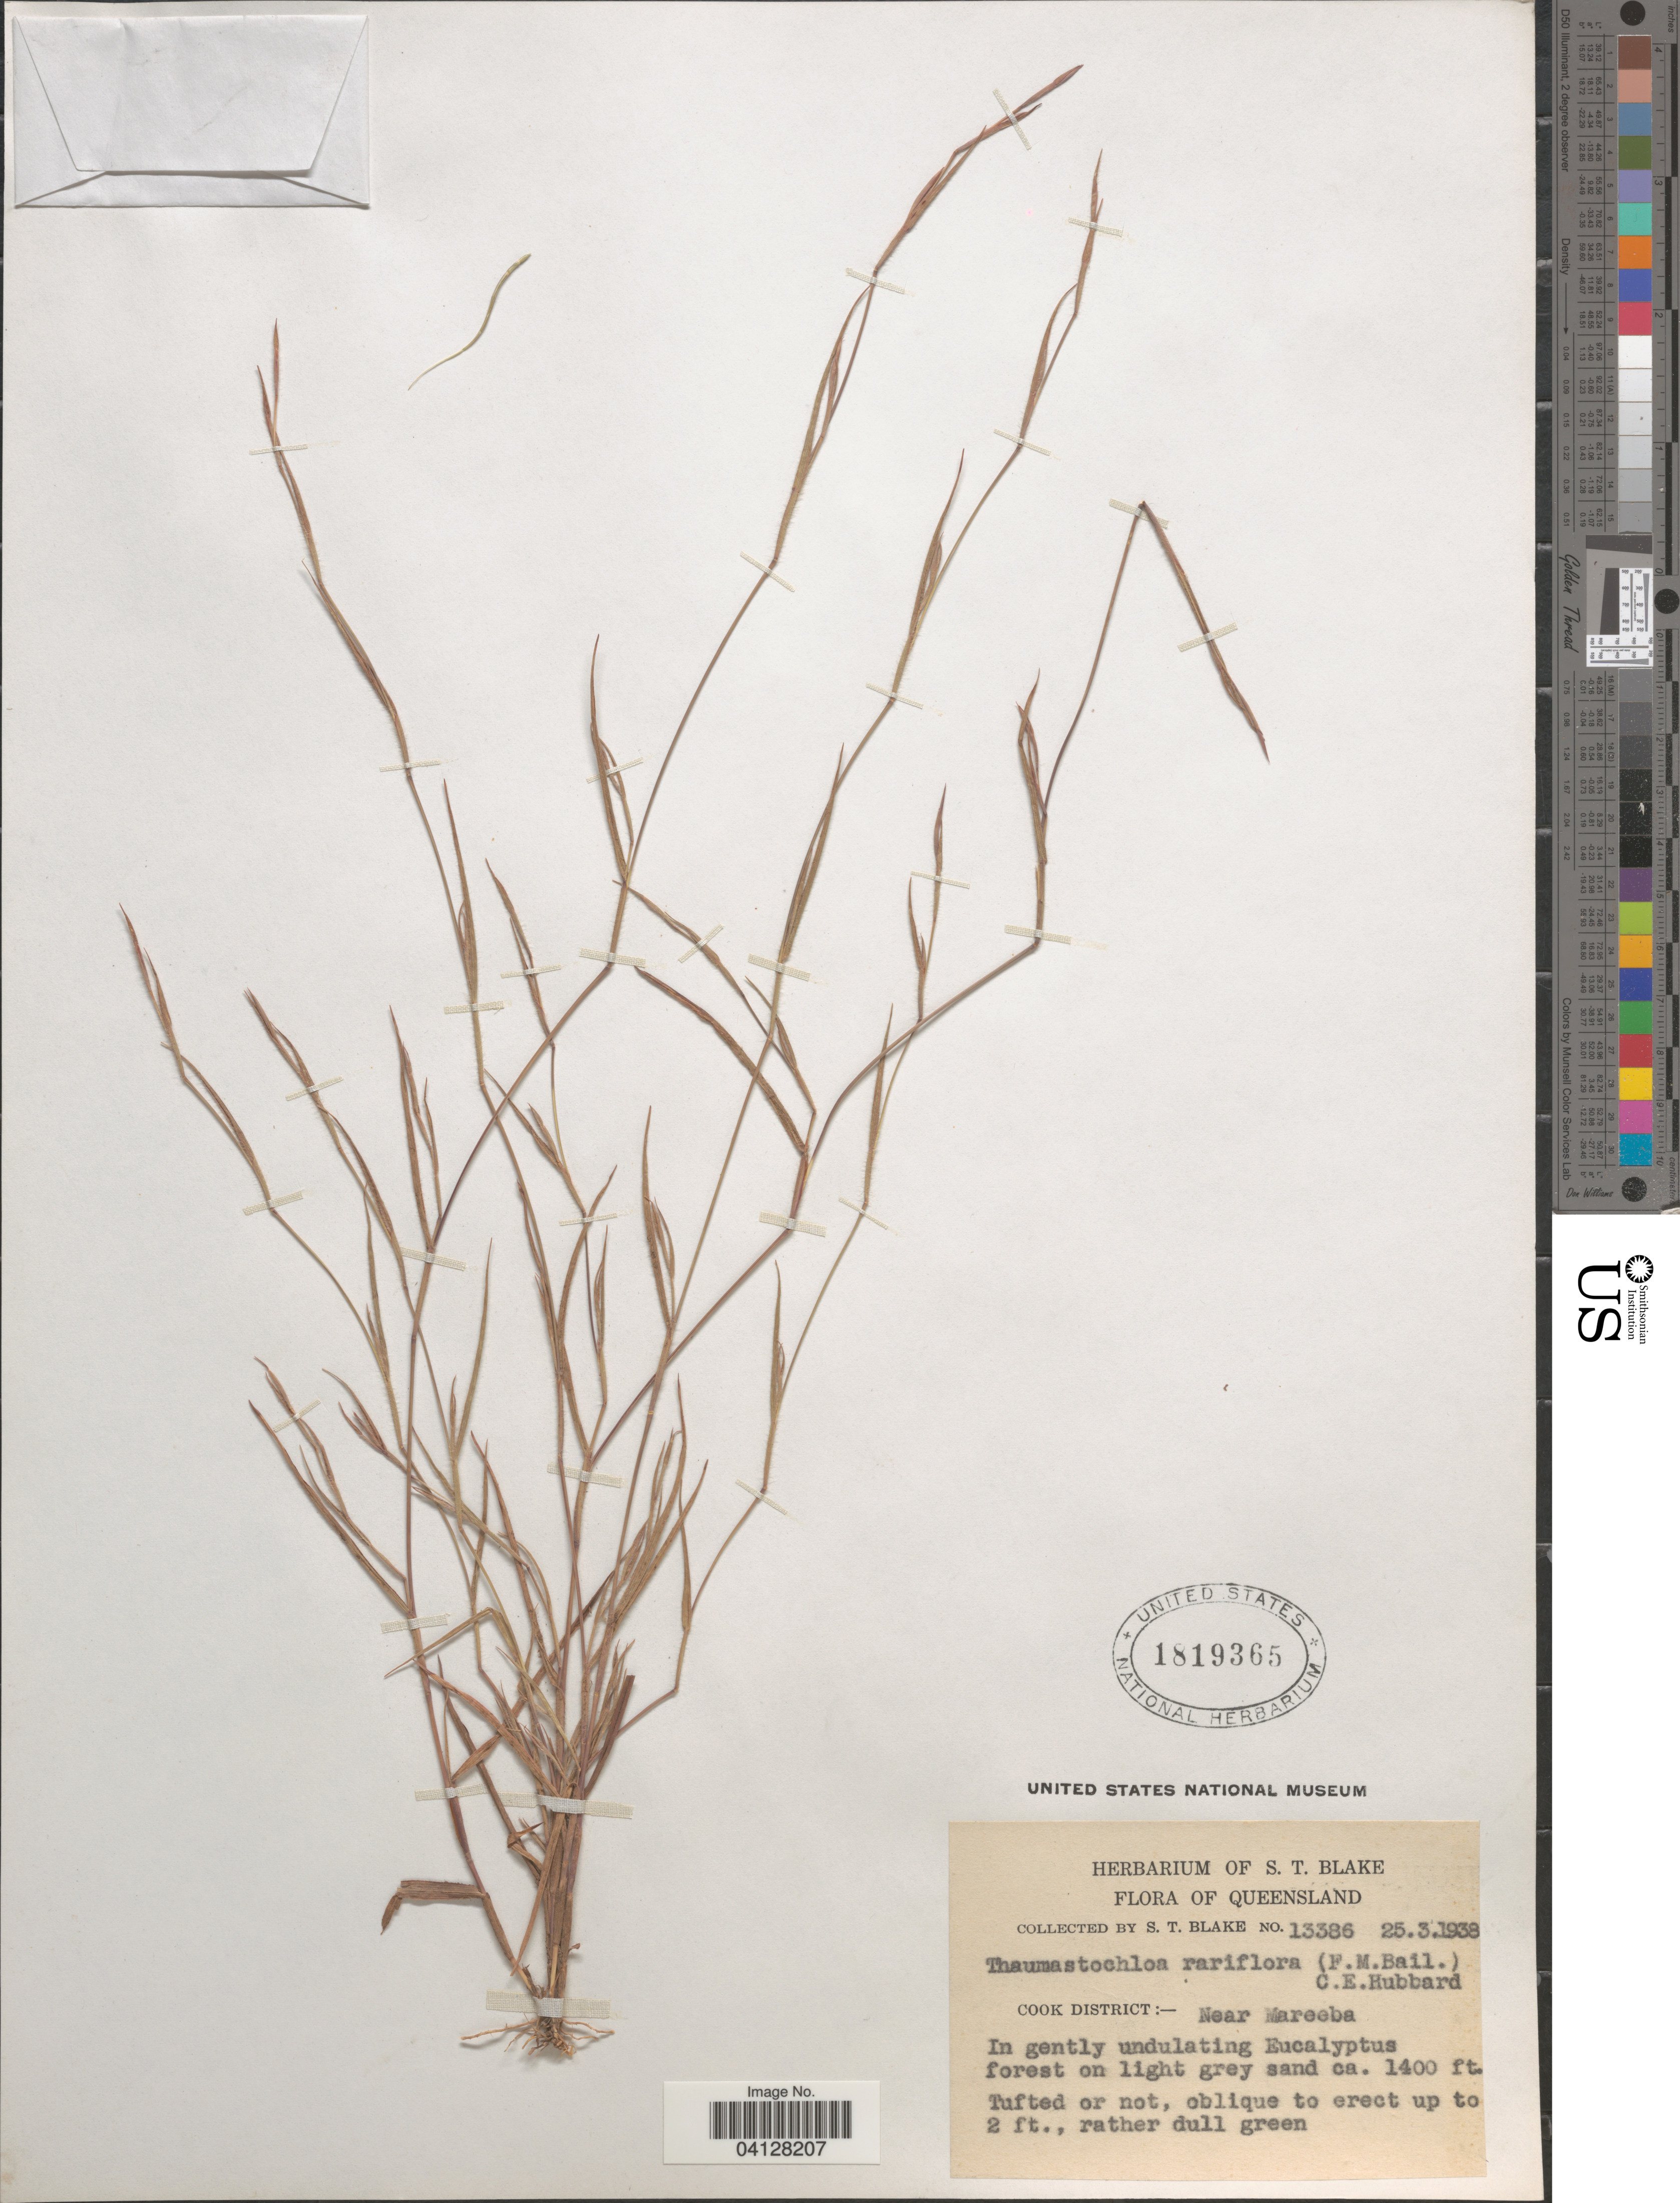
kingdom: Plantae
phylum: Tracheophyta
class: Liliopsida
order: Poales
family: Poaceae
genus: Thaumastochloa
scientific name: Thaumastochloa rariflora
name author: (F.M. Bailey) C.E. Hubb.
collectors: S. T. Blake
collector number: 13386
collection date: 1938-03-25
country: Australia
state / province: Queensland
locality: Cook District: - Near Mareeba.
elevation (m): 427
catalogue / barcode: US 1819365